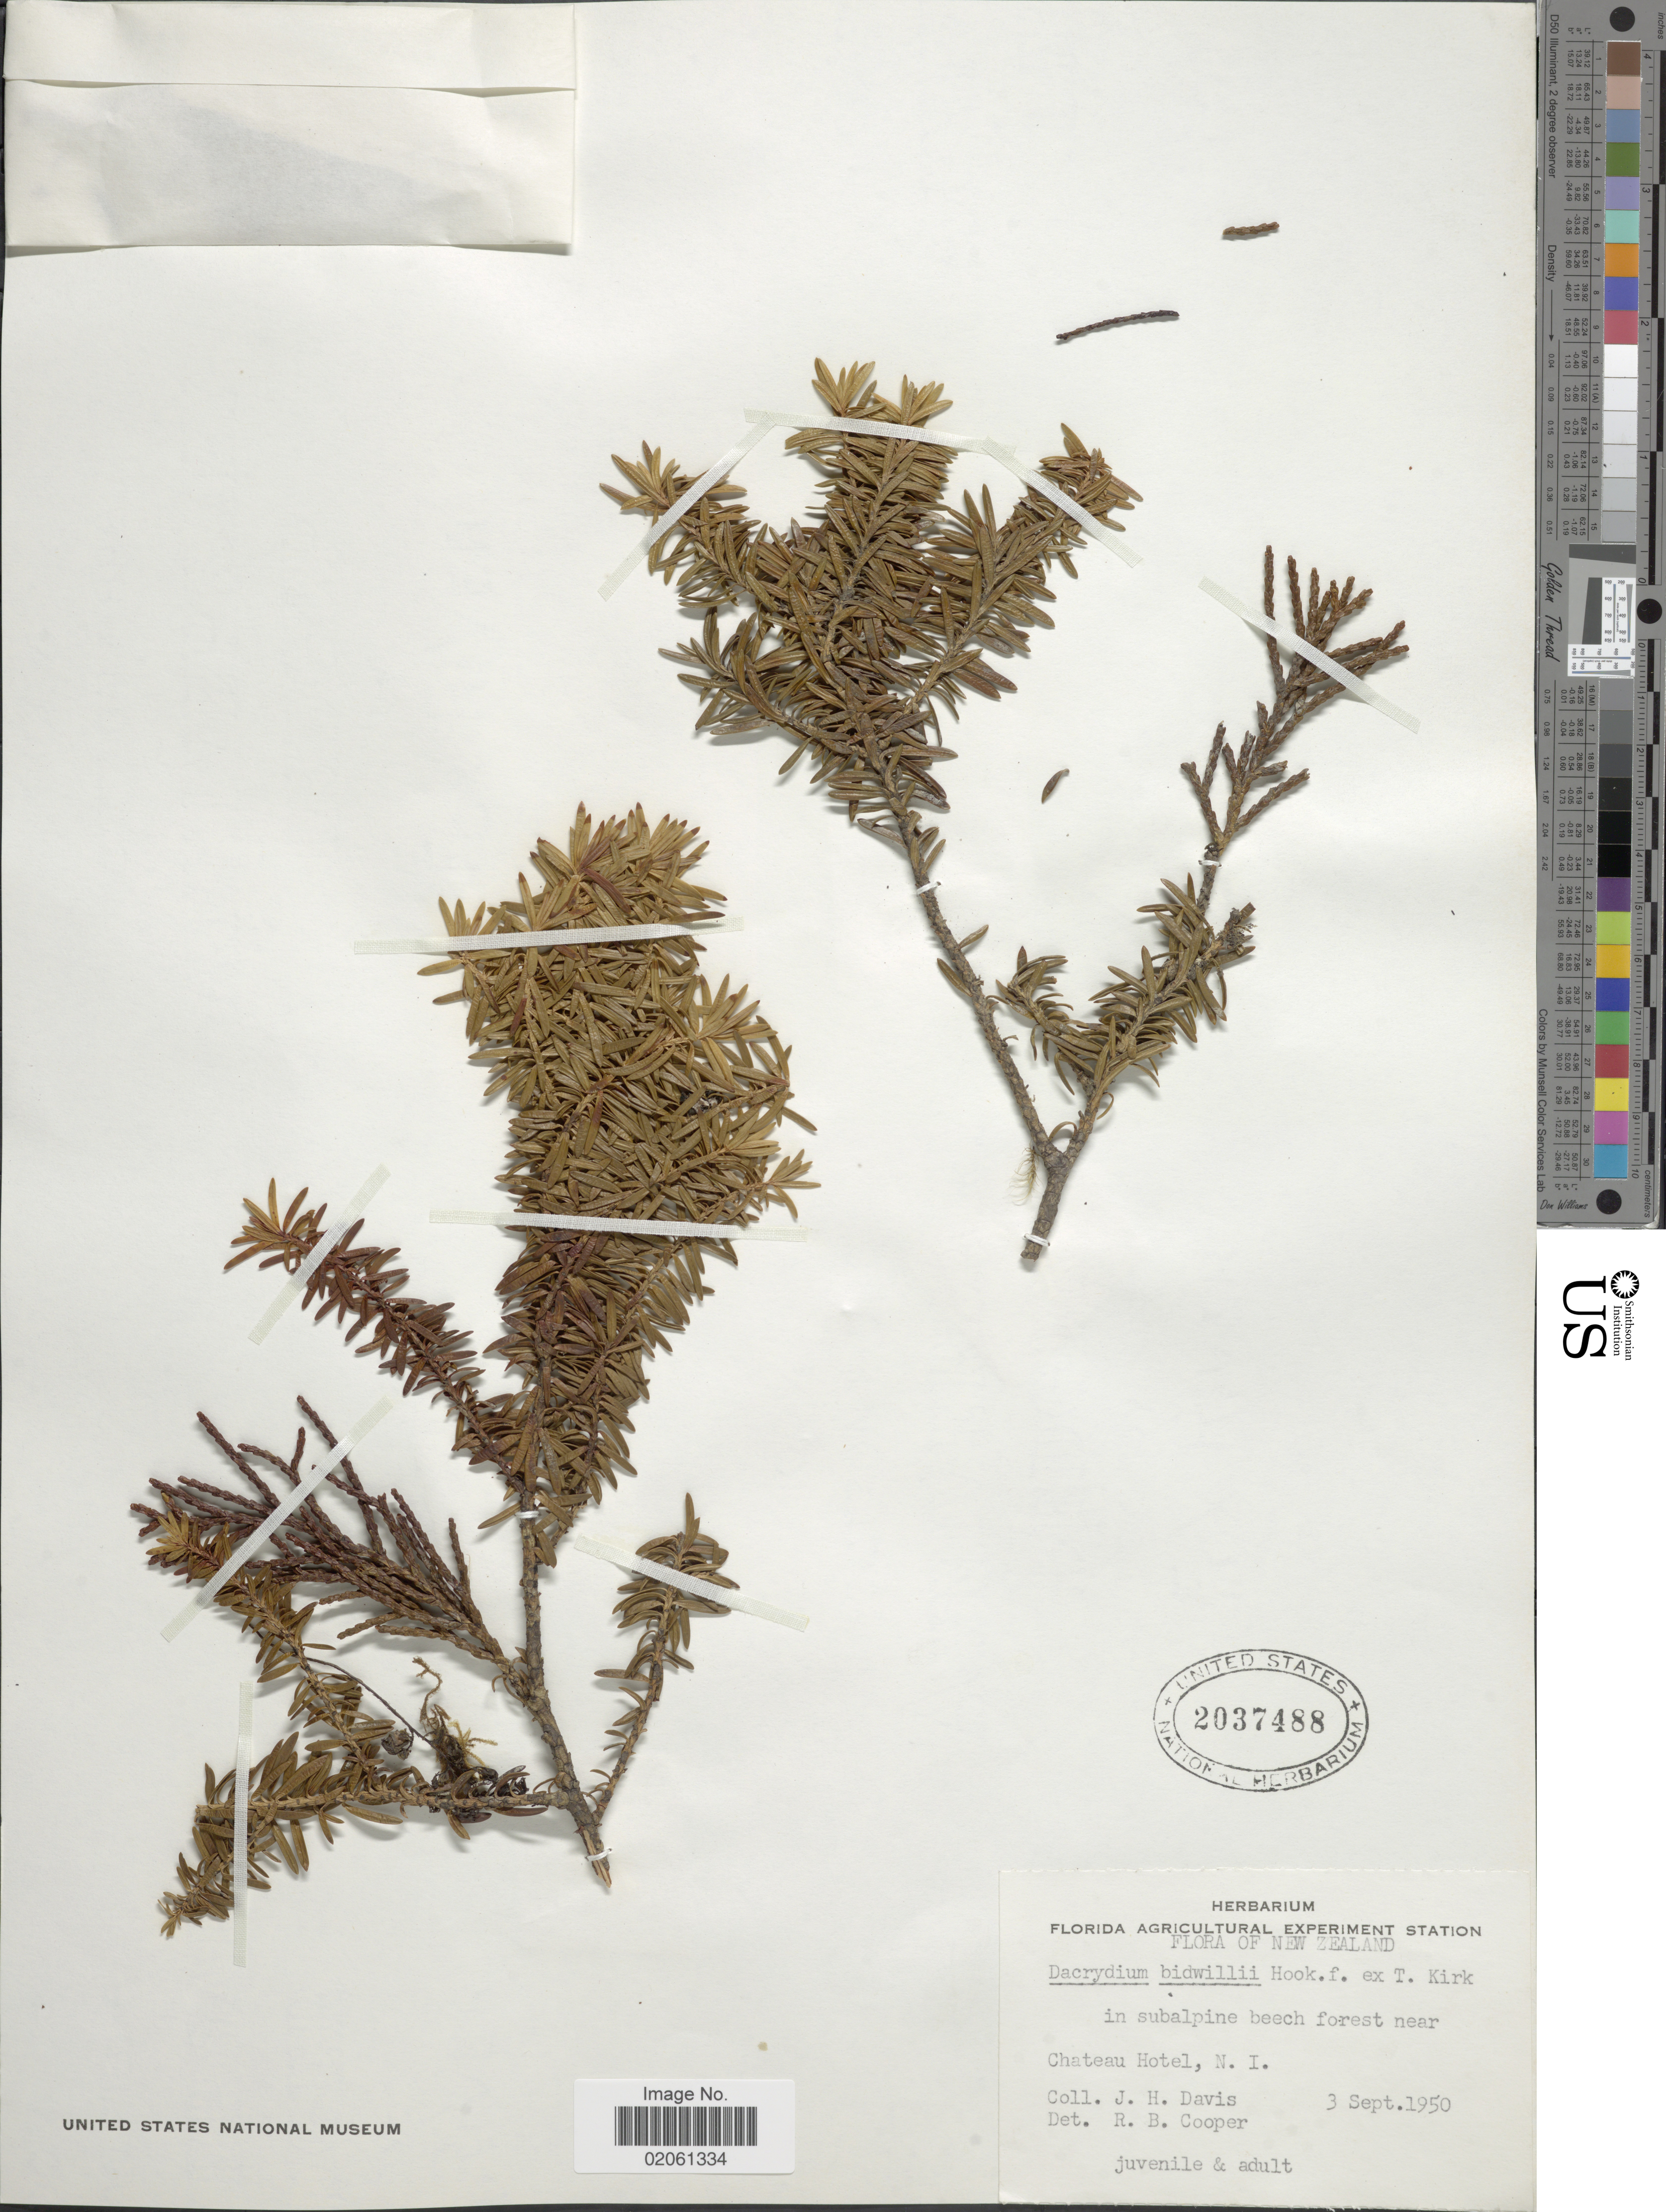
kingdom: Plantae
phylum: Tracheophyta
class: Pinopsida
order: Pinales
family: Podocarpaceae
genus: Dacrydium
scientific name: Dacrydium bidwillii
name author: Hook. f. ex Kirk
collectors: J. Davis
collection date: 1950-09-03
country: New Zealand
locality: Chateau Hotel, N. I.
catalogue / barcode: US 2037488